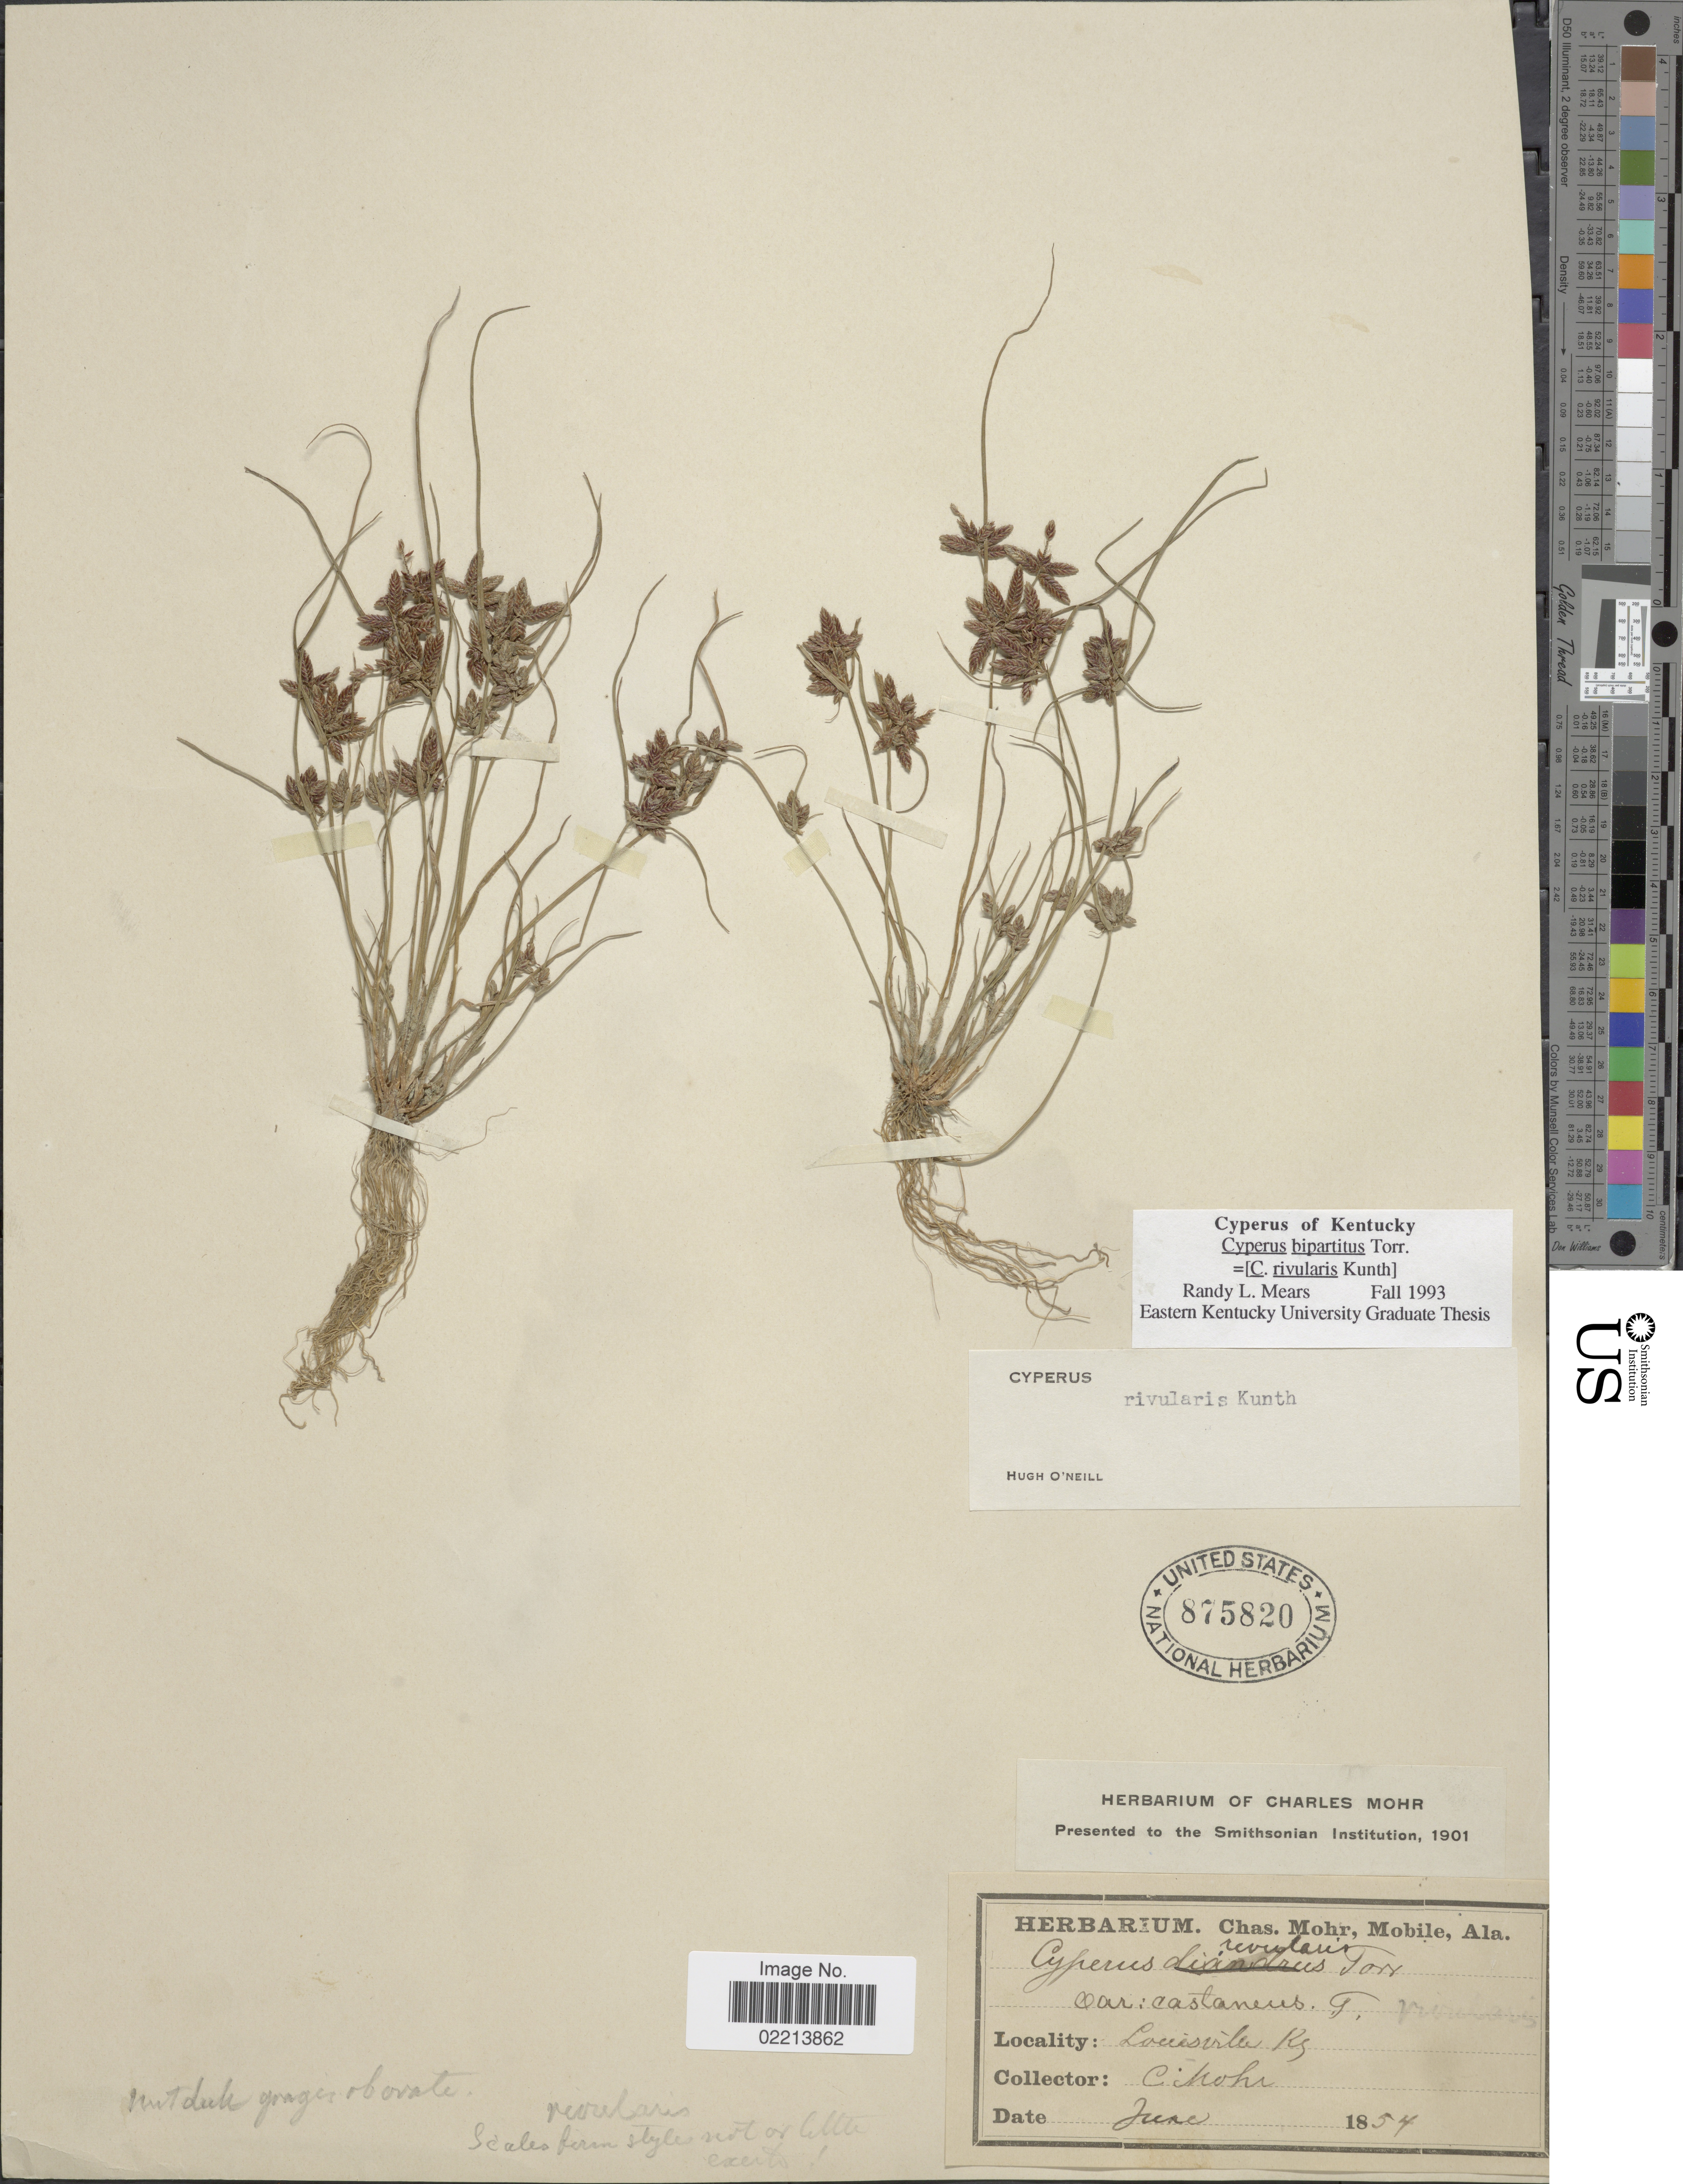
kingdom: Plantae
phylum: Tracheophyta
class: Liliopsida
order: Poales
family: Cyperaceae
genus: Cyperus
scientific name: Cyperus bipartitus Torr.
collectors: C. T. Mohr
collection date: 1854-06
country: United States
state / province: Kentucky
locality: Louisville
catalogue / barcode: US 875820